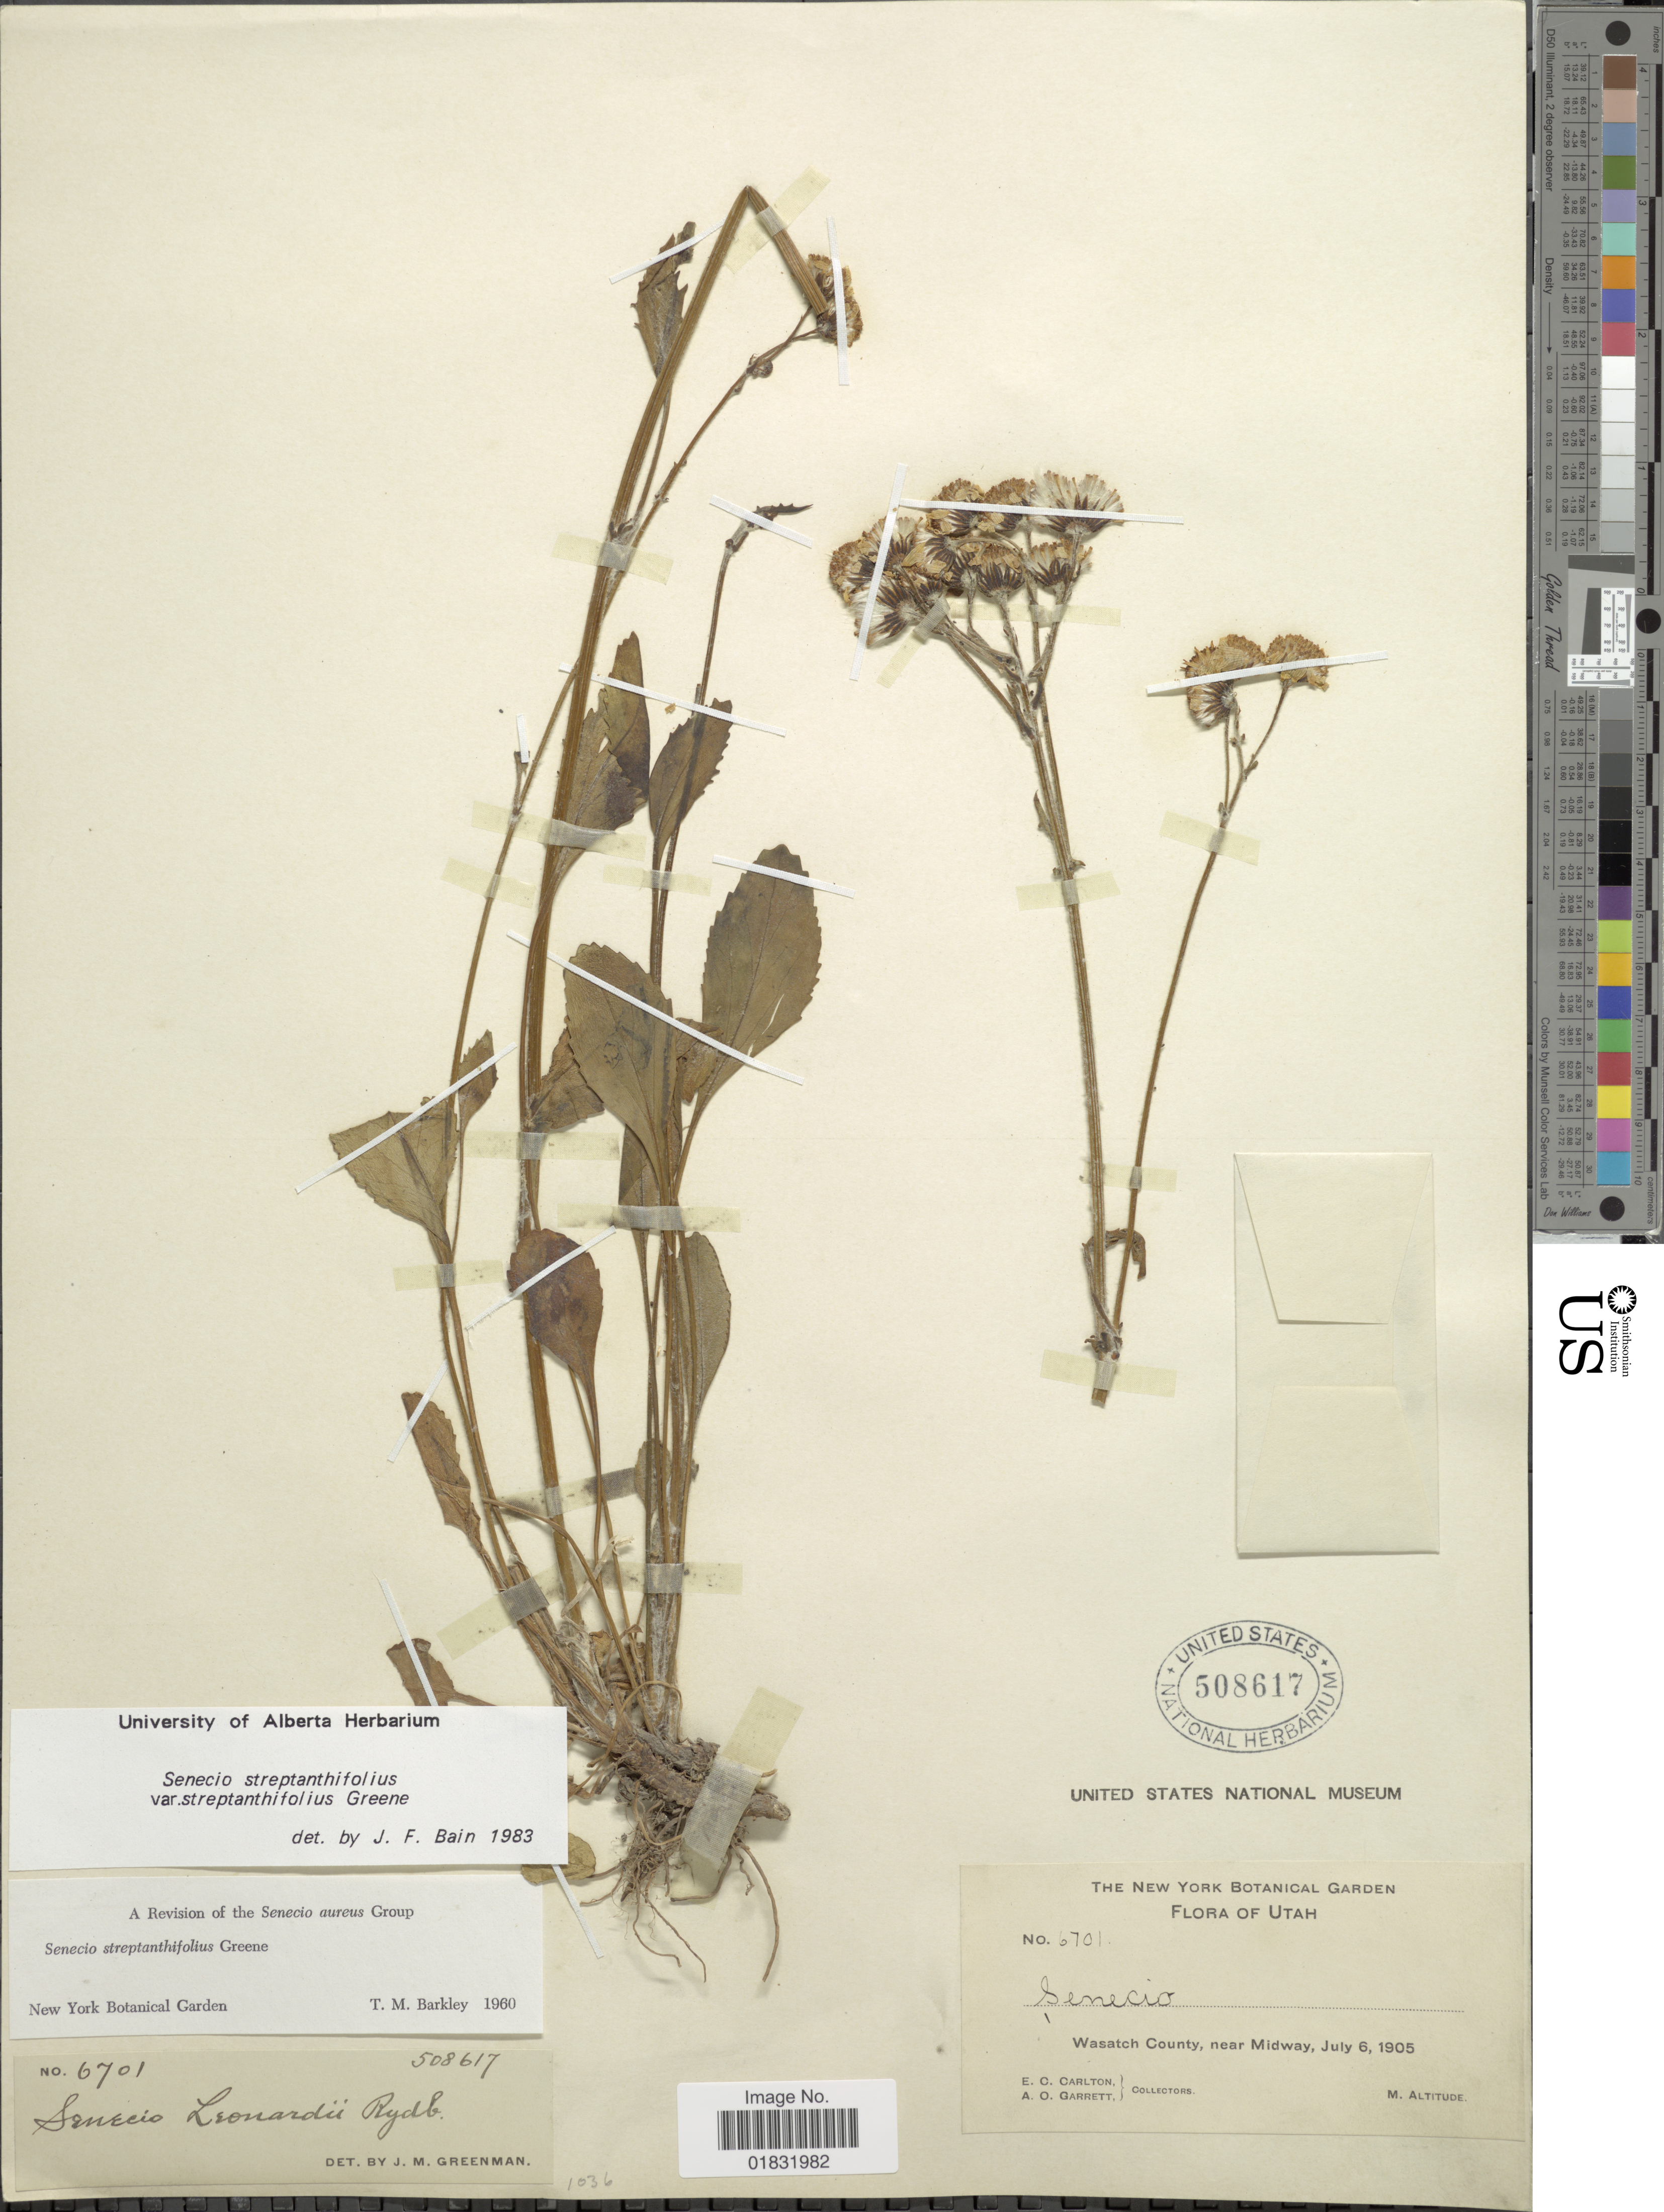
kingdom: Plantae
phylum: Tracheophyta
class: Magnoliopsida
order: Asterales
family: Asteraceae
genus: Packera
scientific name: Packera streptanthifolia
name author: (Greene) W.A. Weber & Á. Löve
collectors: E. Carlton & A. O. Garrett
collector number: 6701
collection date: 1905-07-06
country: United States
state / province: Utah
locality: Wasatch County, near Midway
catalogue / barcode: US 508617